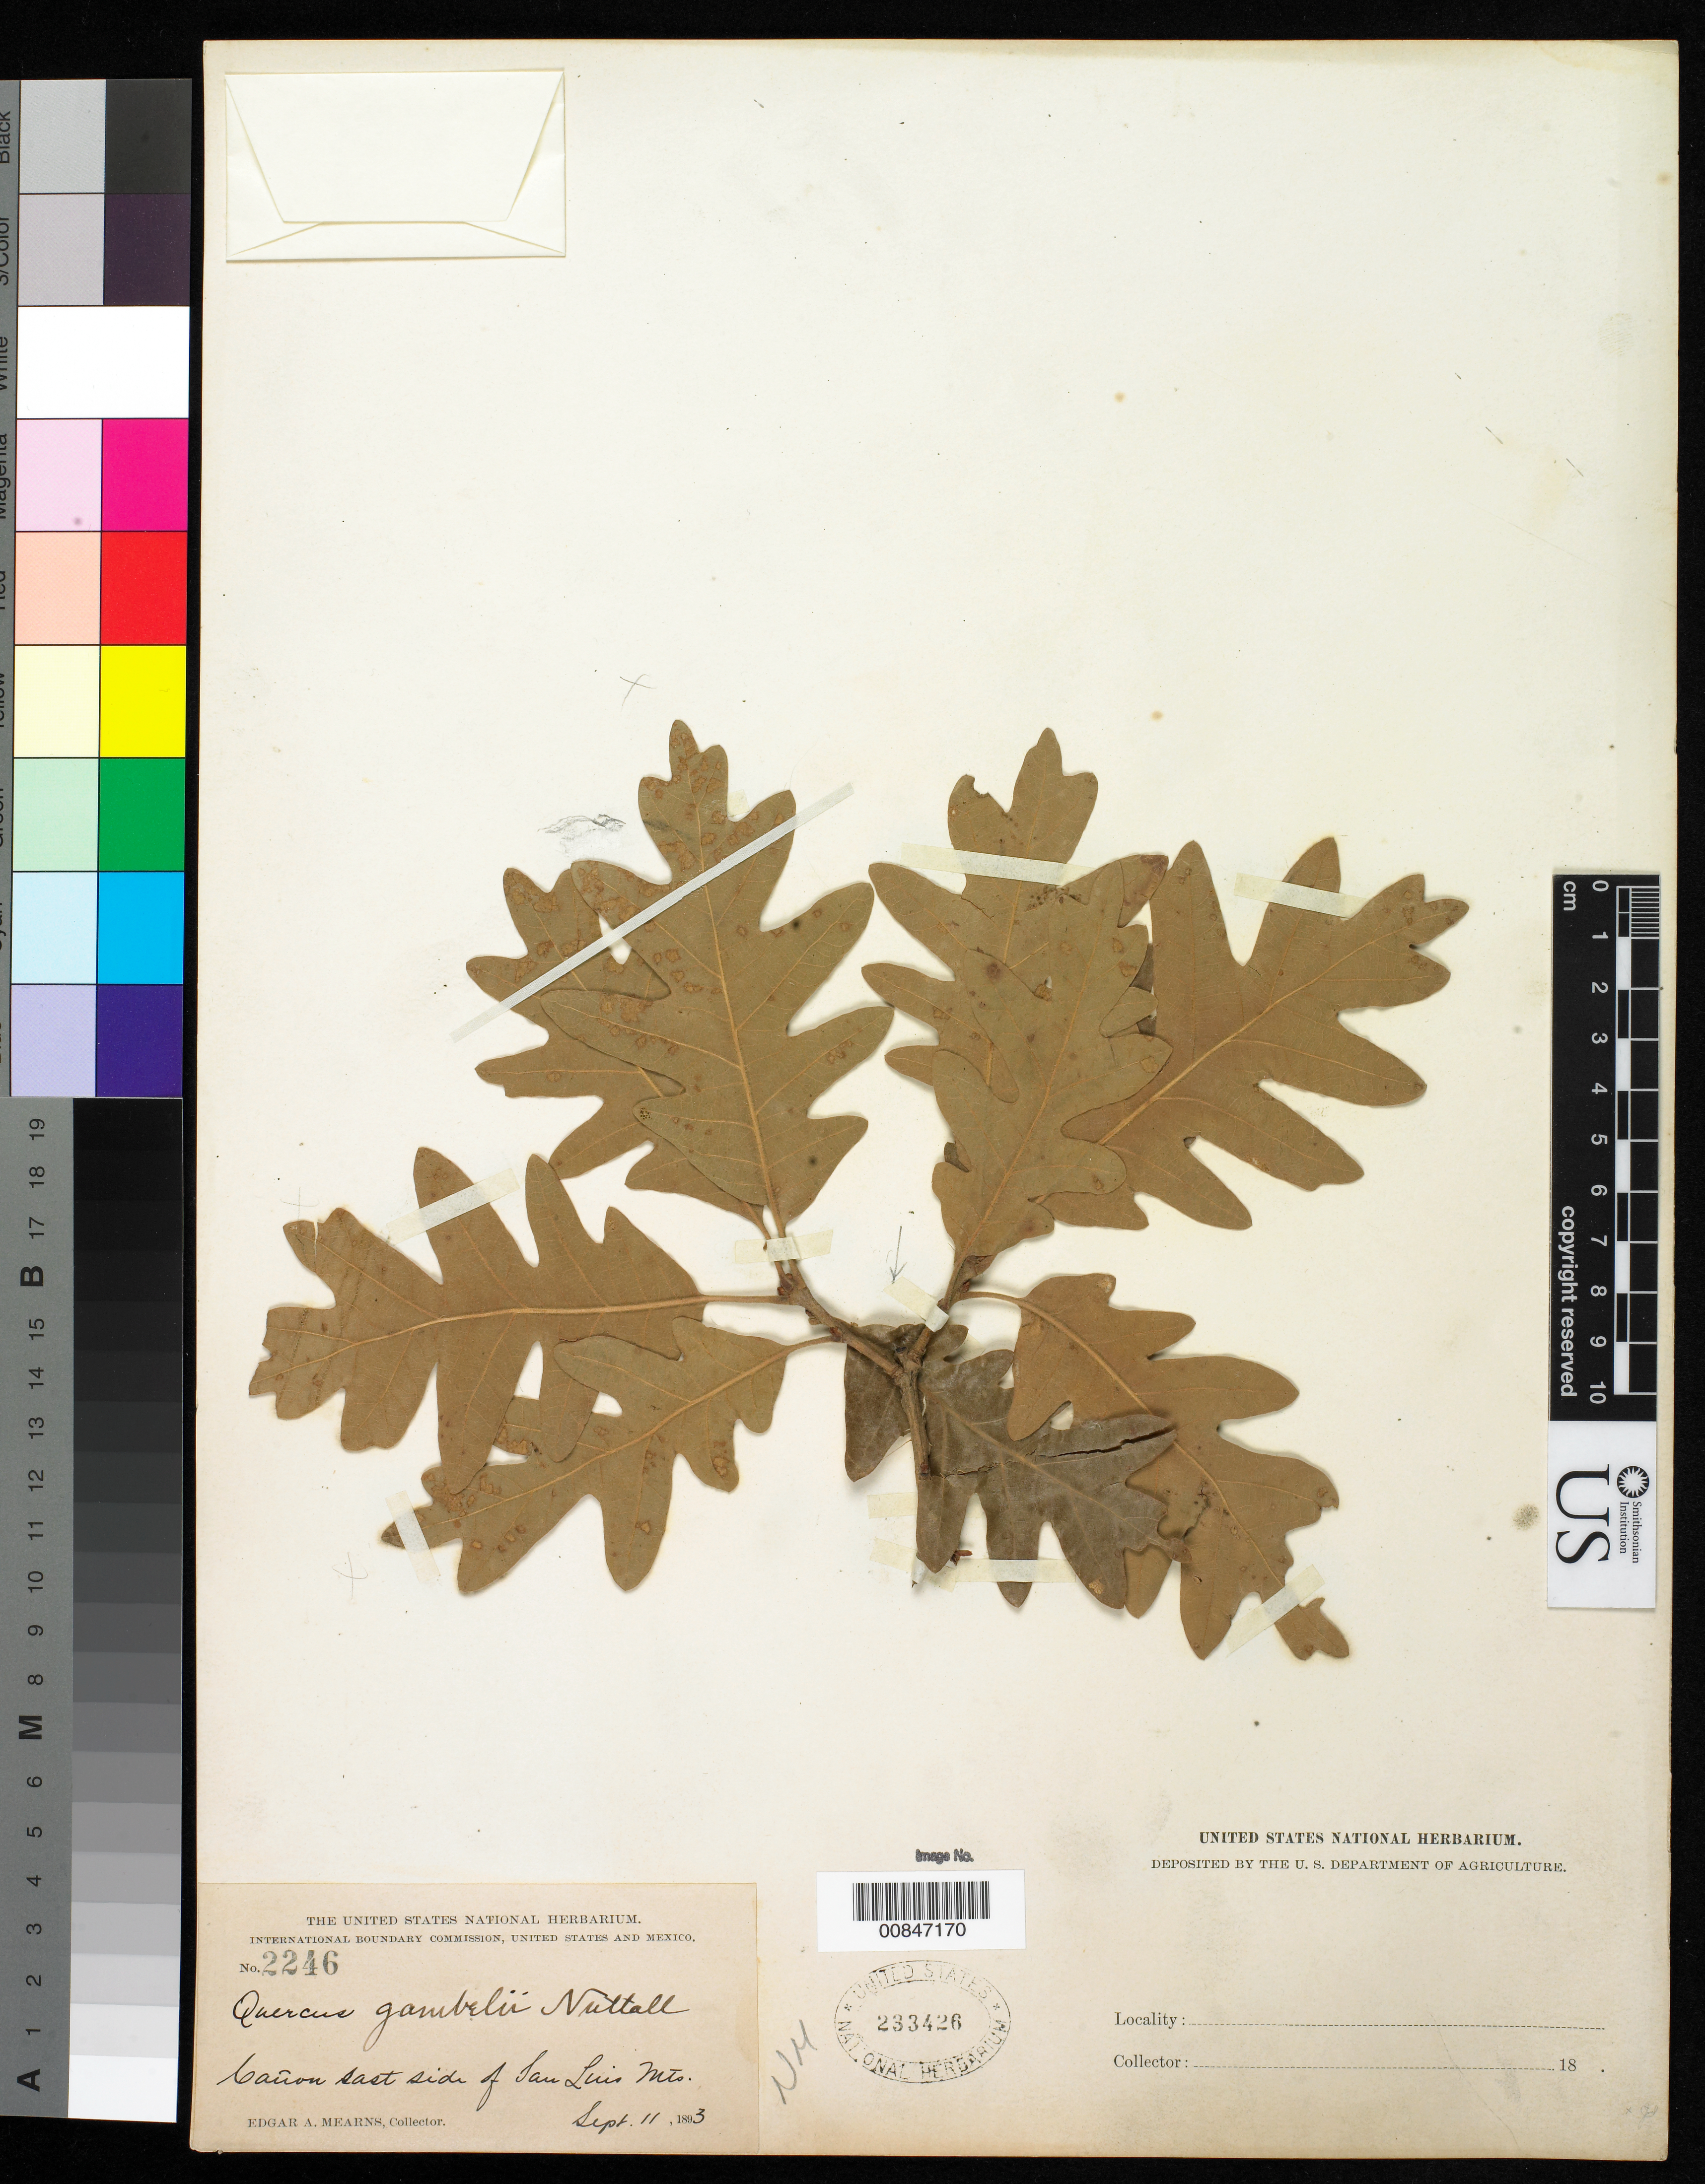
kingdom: Plantae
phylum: Tracheophyta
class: Magnoliopsida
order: Fagales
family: Fagaceae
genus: Quercus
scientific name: Quercus gambelii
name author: Nutt.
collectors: E. A. Mearns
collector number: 2246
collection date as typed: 11 Sep 1893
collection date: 1893-09-11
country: United States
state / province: New Mexico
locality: Cañon east side of San Luis Mts.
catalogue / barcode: US 233426